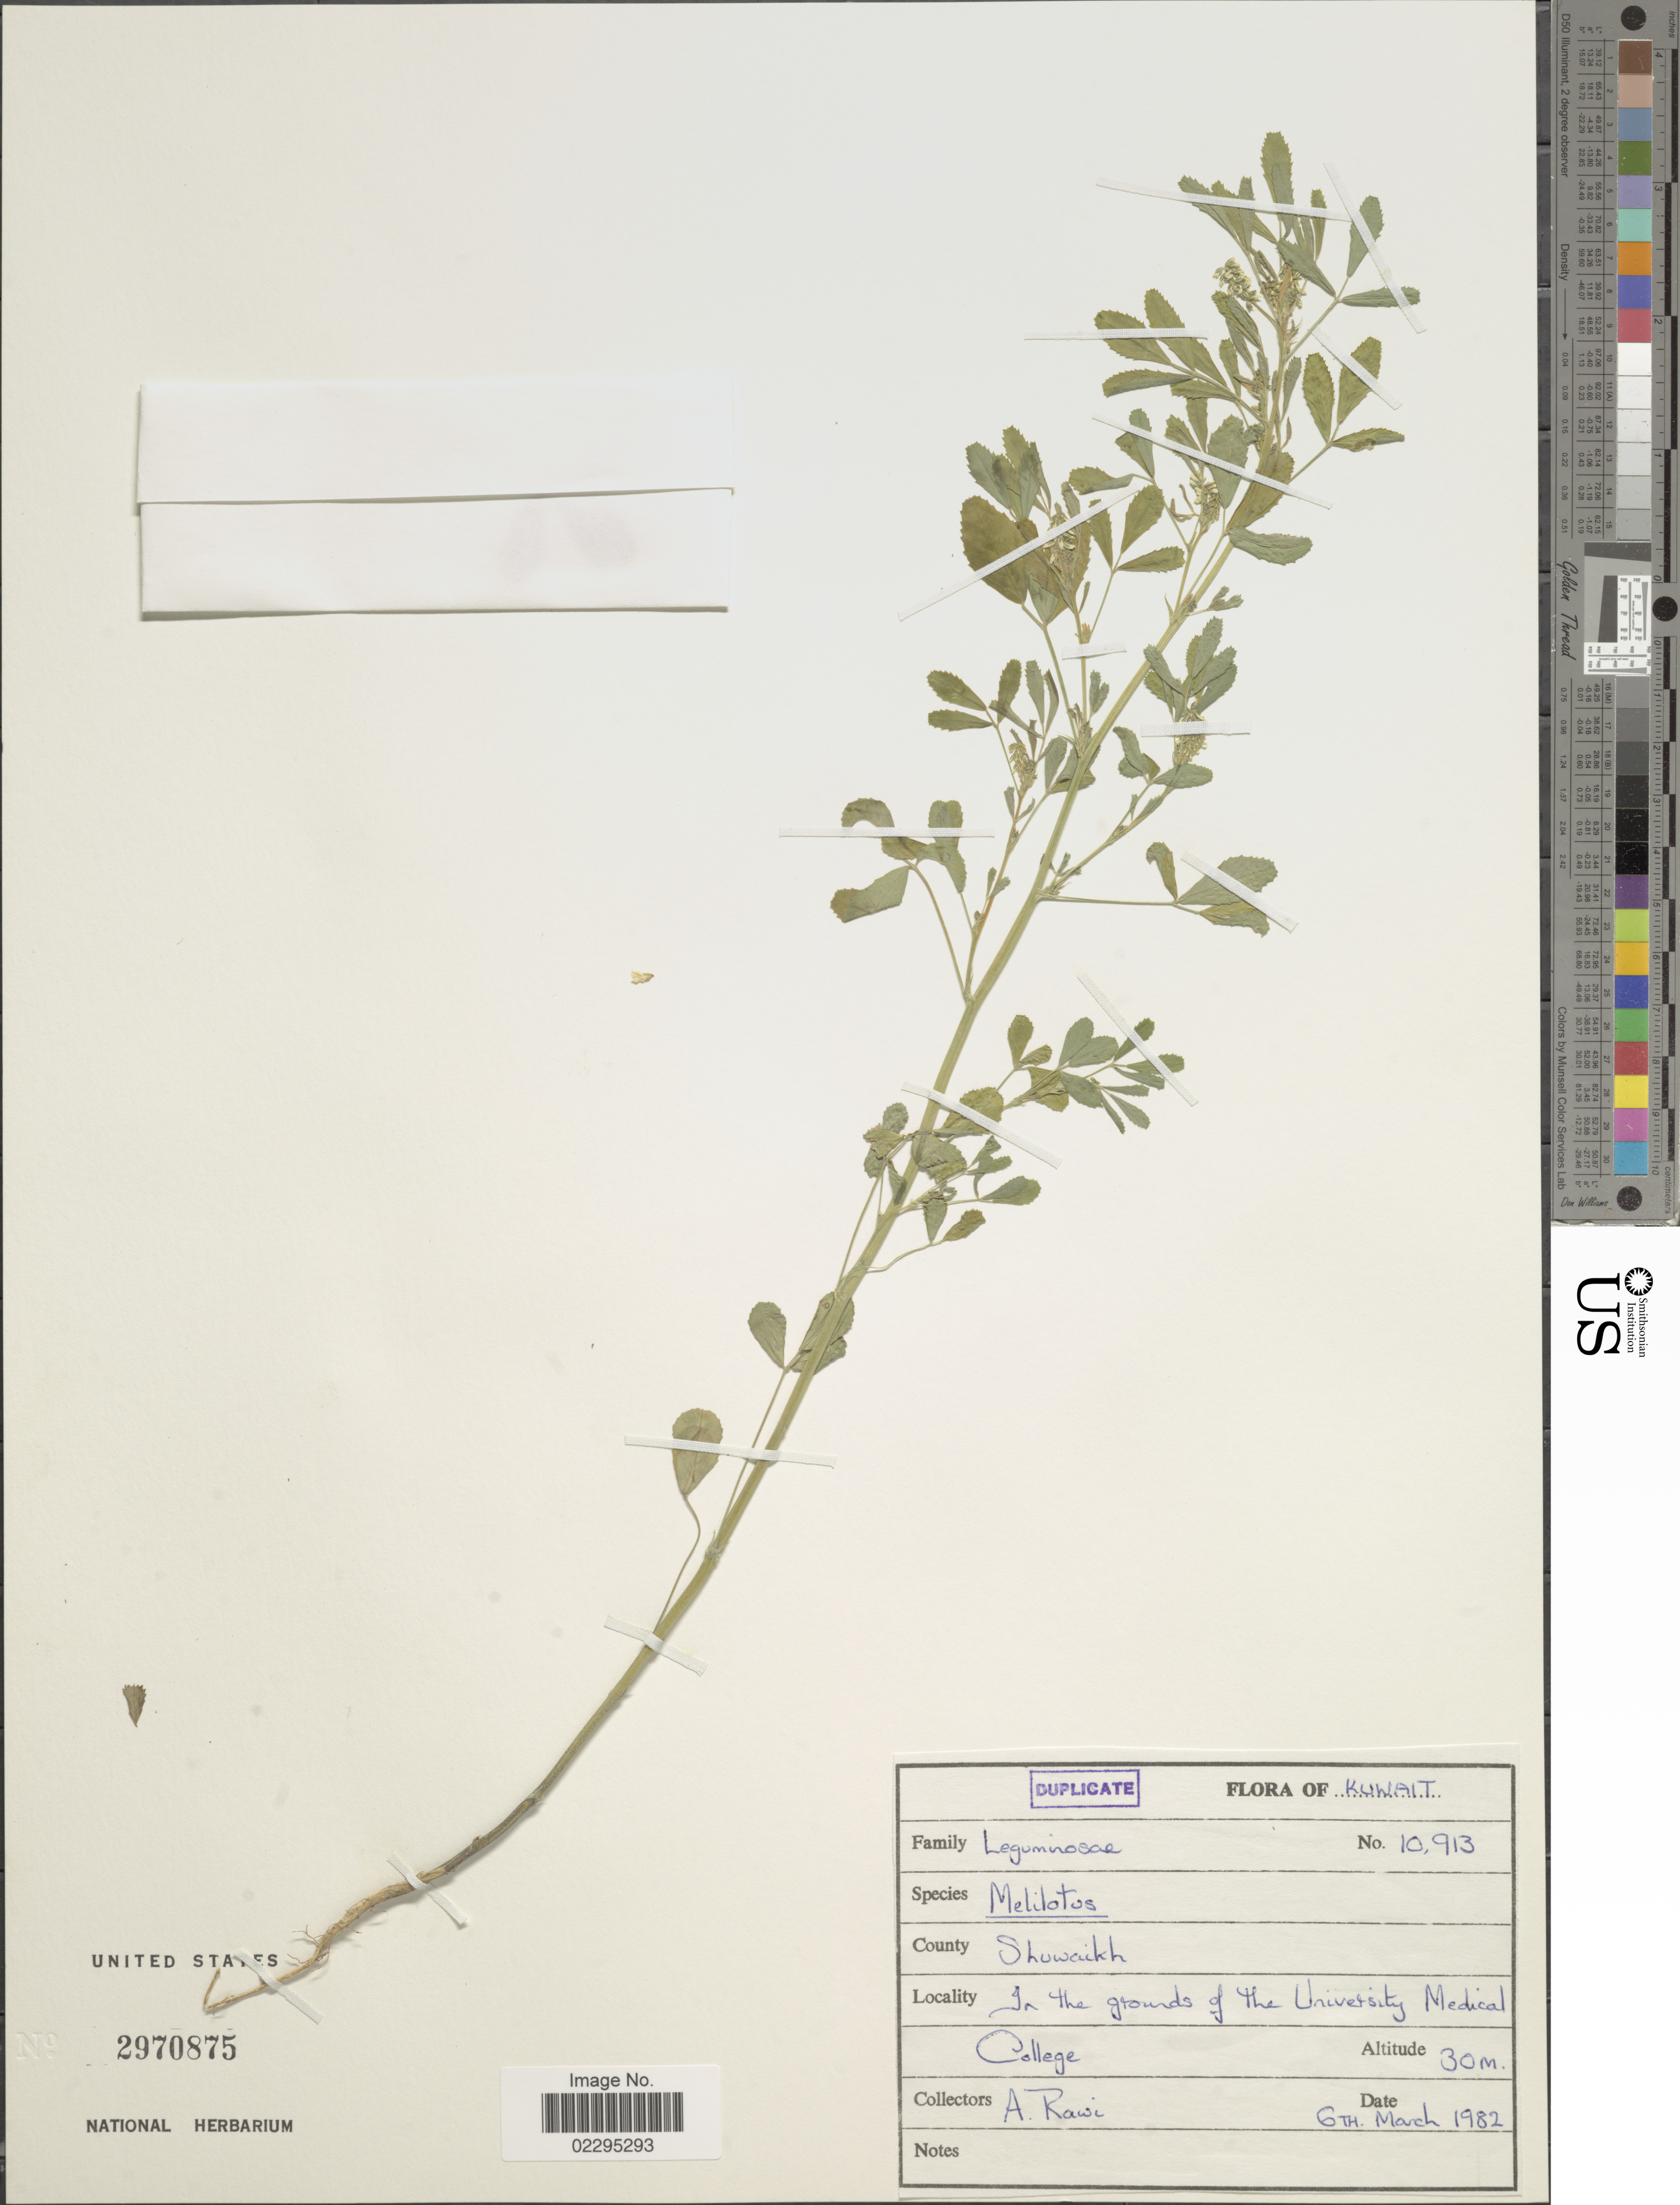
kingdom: Plantae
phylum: Tracheophyta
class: Magnoliopsida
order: Fabales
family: Fabaceae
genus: Melilotus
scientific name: Melilotus sp.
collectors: A. Rawi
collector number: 10913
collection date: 1982-03-06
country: Kuwait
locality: Kuwait, County Shuwaikh.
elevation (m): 30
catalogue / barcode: US 2970875